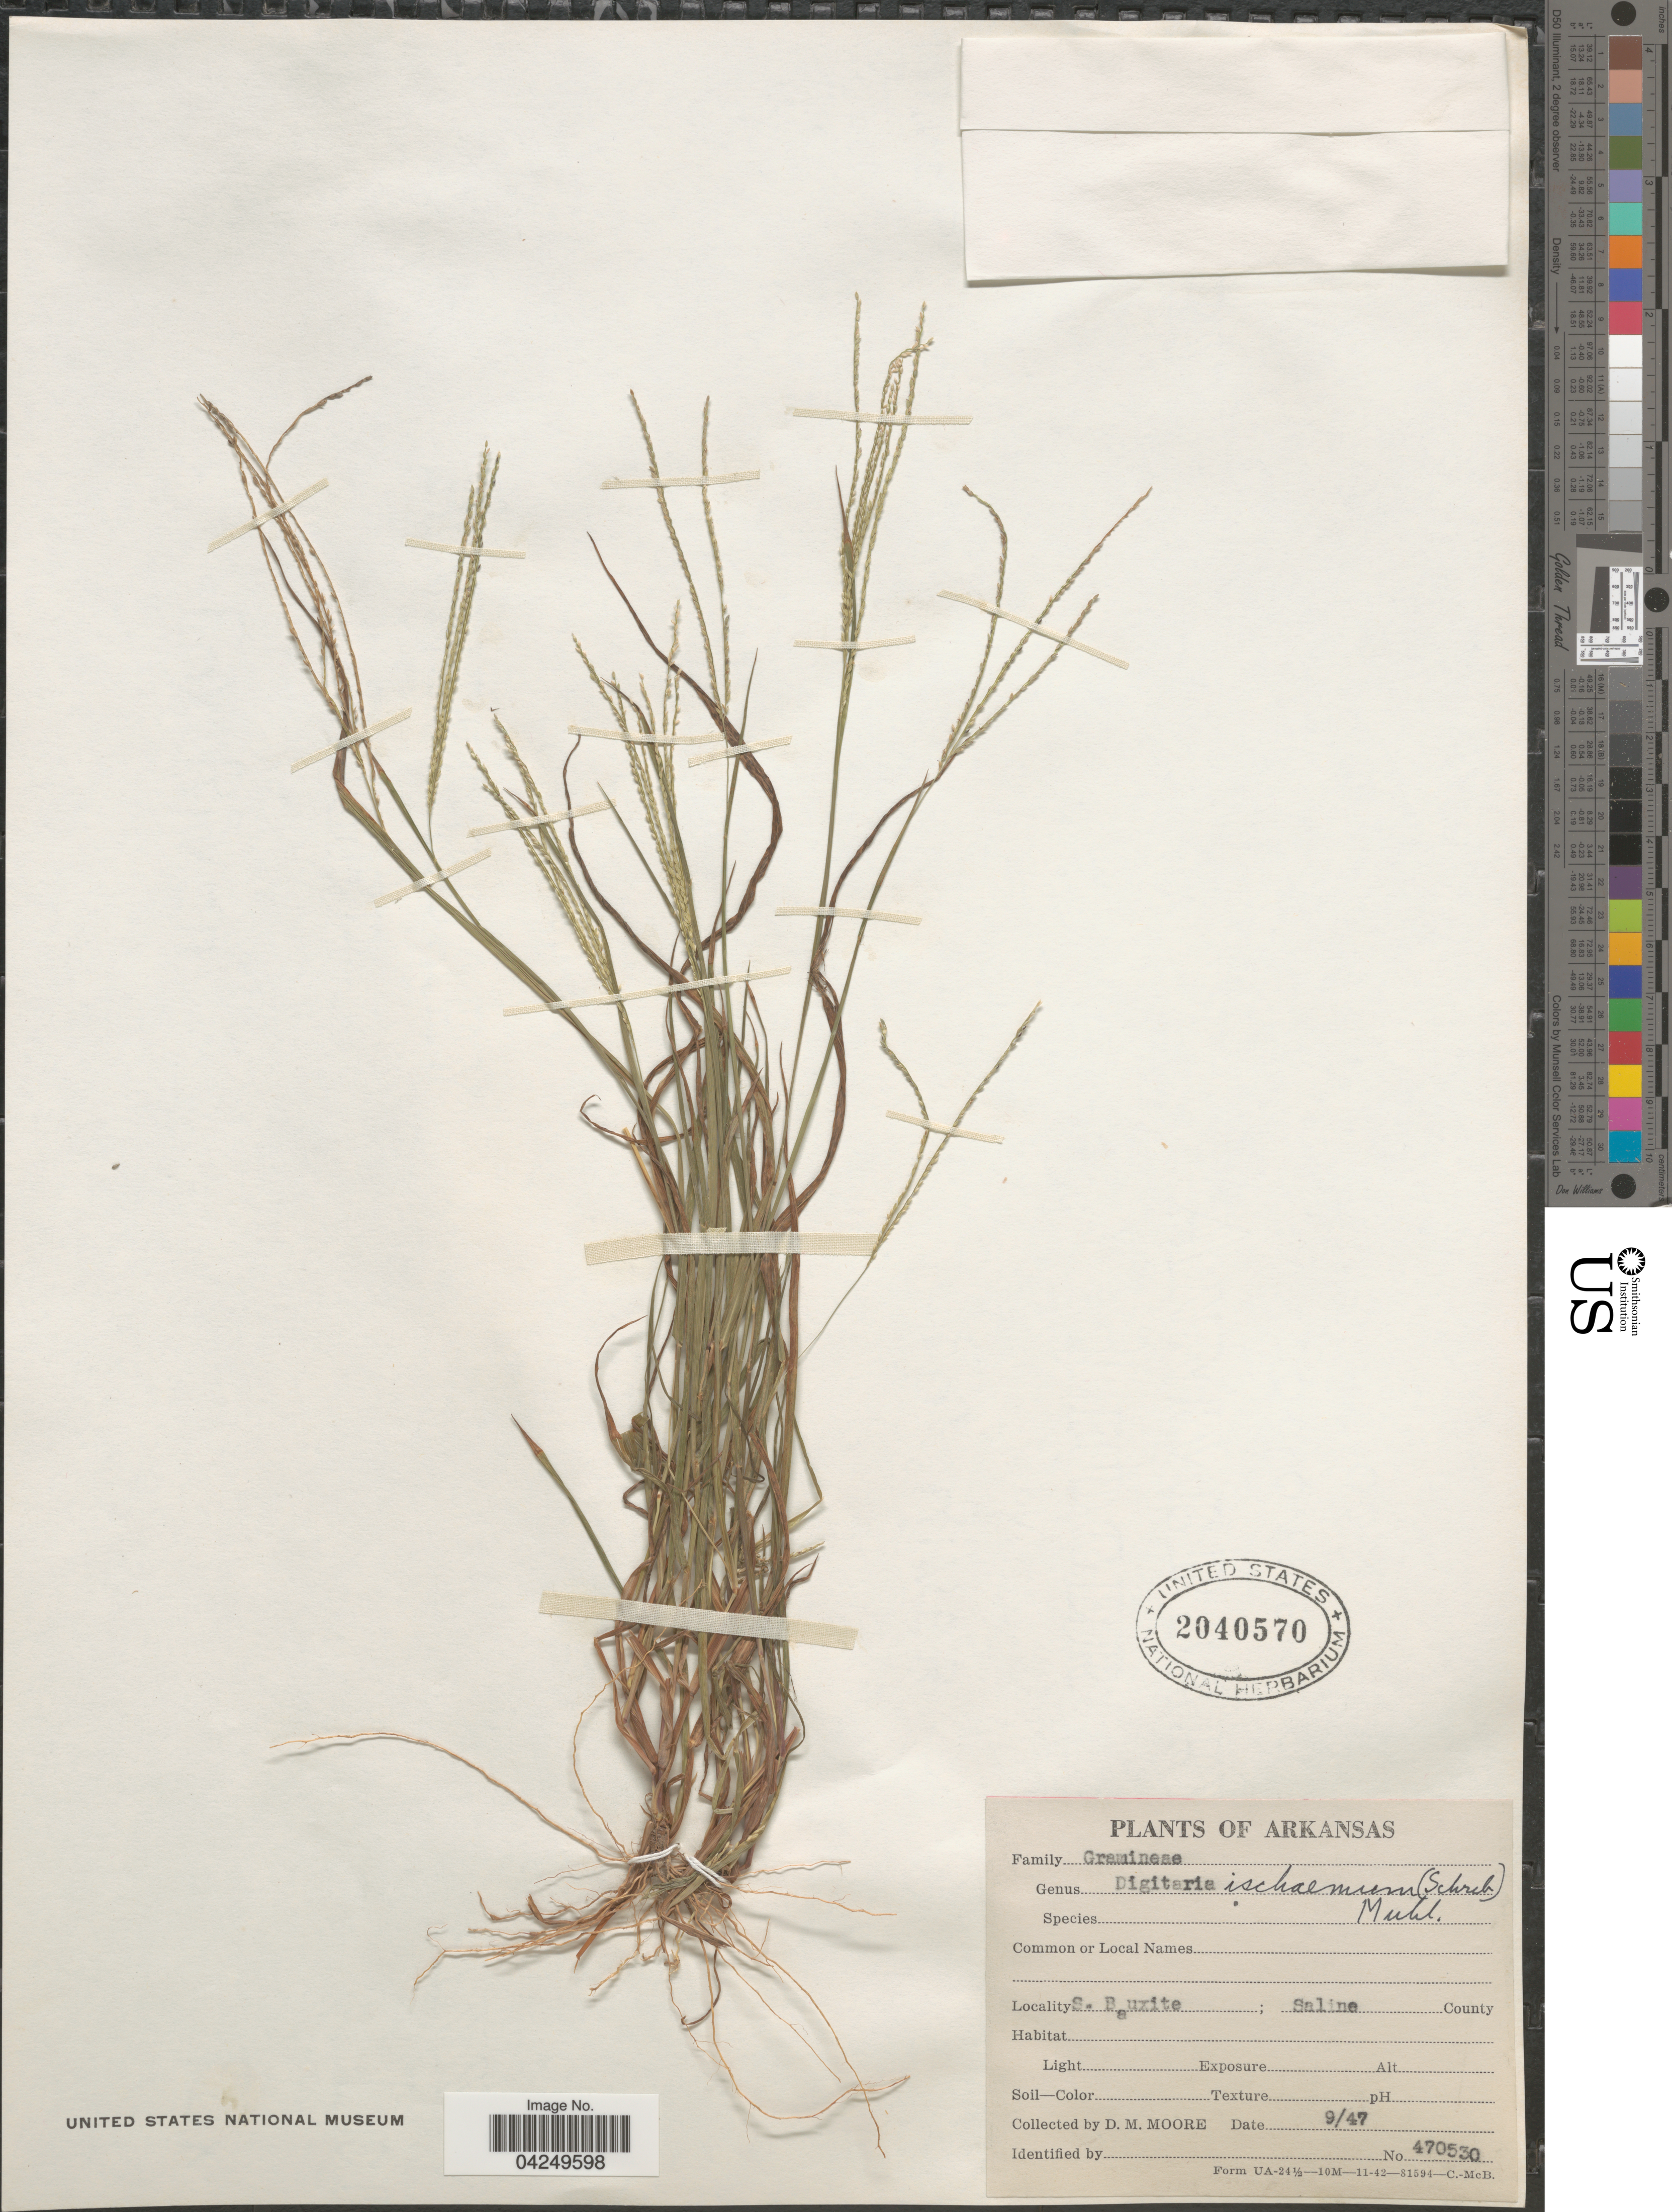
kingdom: Plantae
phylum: Tracheophyta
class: Liliopsida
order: Poales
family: Poaceae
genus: Digitaria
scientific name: Digitaria ischaemum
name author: (Schreber) Schreber ex Muhl.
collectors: D. Moore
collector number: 470530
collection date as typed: Transcribed d/m/y: /9/47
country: United States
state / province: Arkansas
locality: S. Bauxite; Saline County.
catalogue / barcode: US 2040570